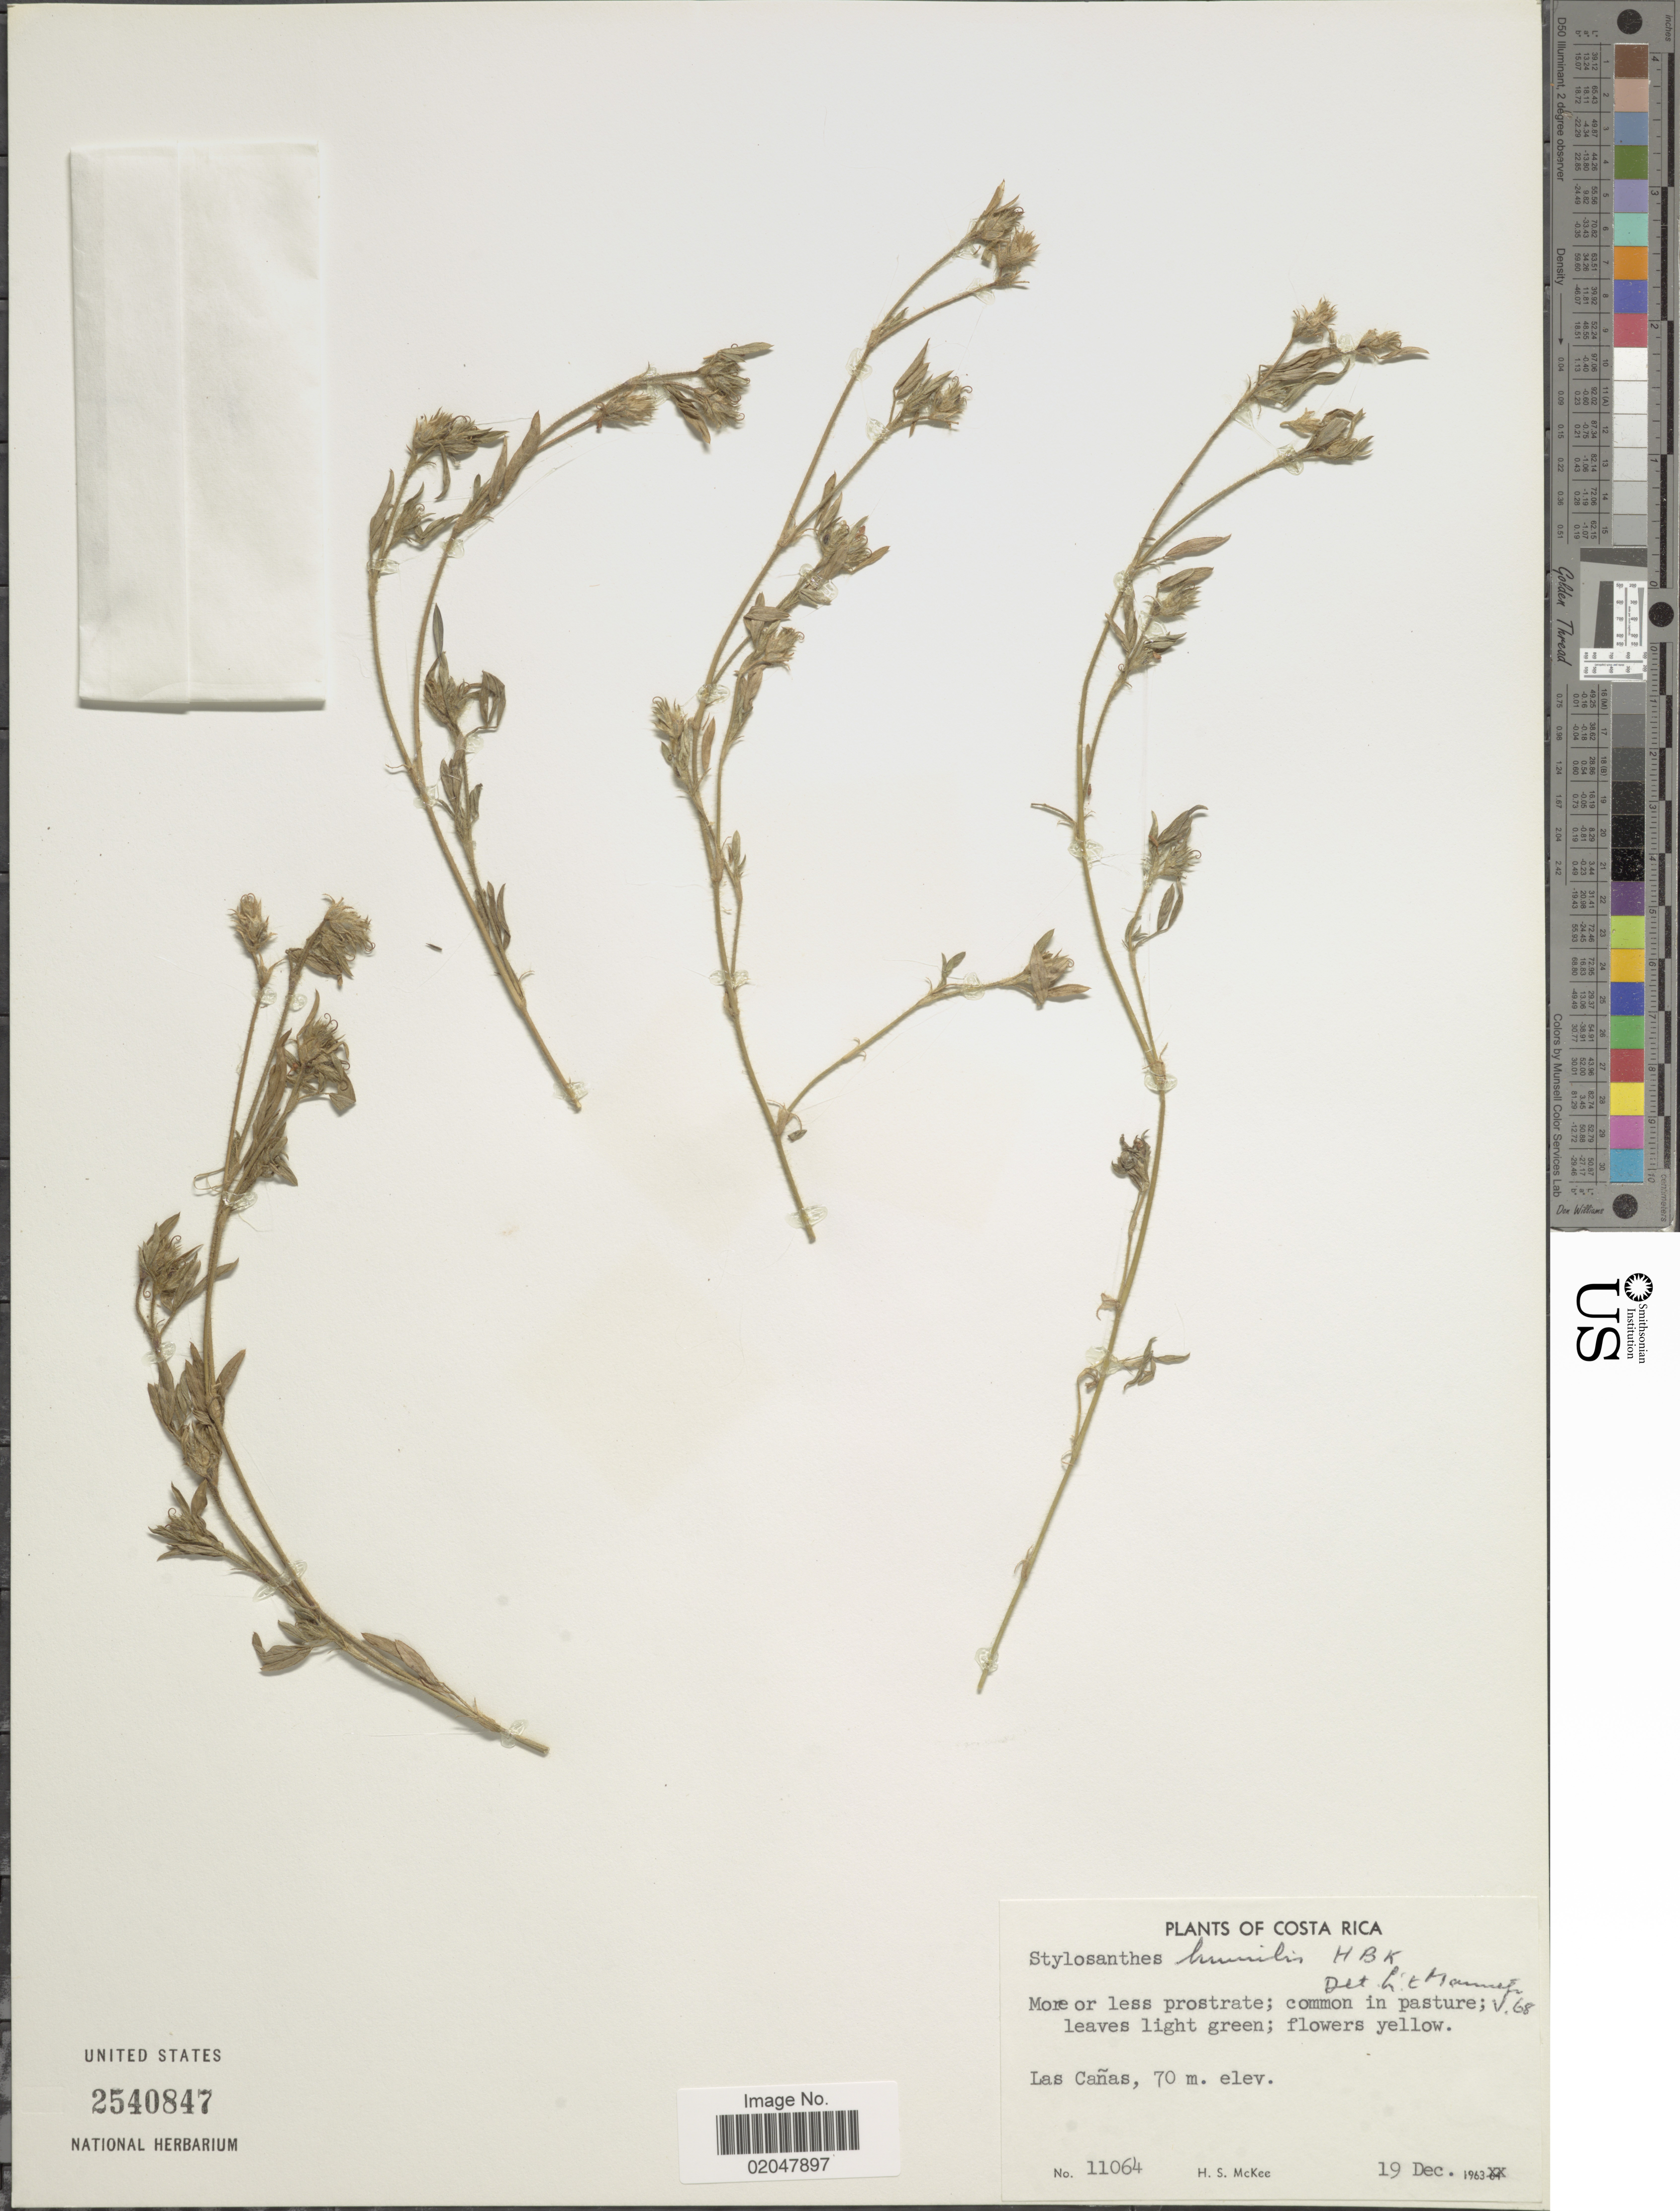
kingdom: Plantae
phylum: Tracheophyta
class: Magnoliopsida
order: Fabales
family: Fabaceae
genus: Stylosanthes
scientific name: Stylosanthes humilis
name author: Kunth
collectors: H. S. McKee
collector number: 11064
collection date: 1963-12-19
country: Costa Rica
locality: Las Canas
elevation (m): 70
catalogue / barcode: US 2540847